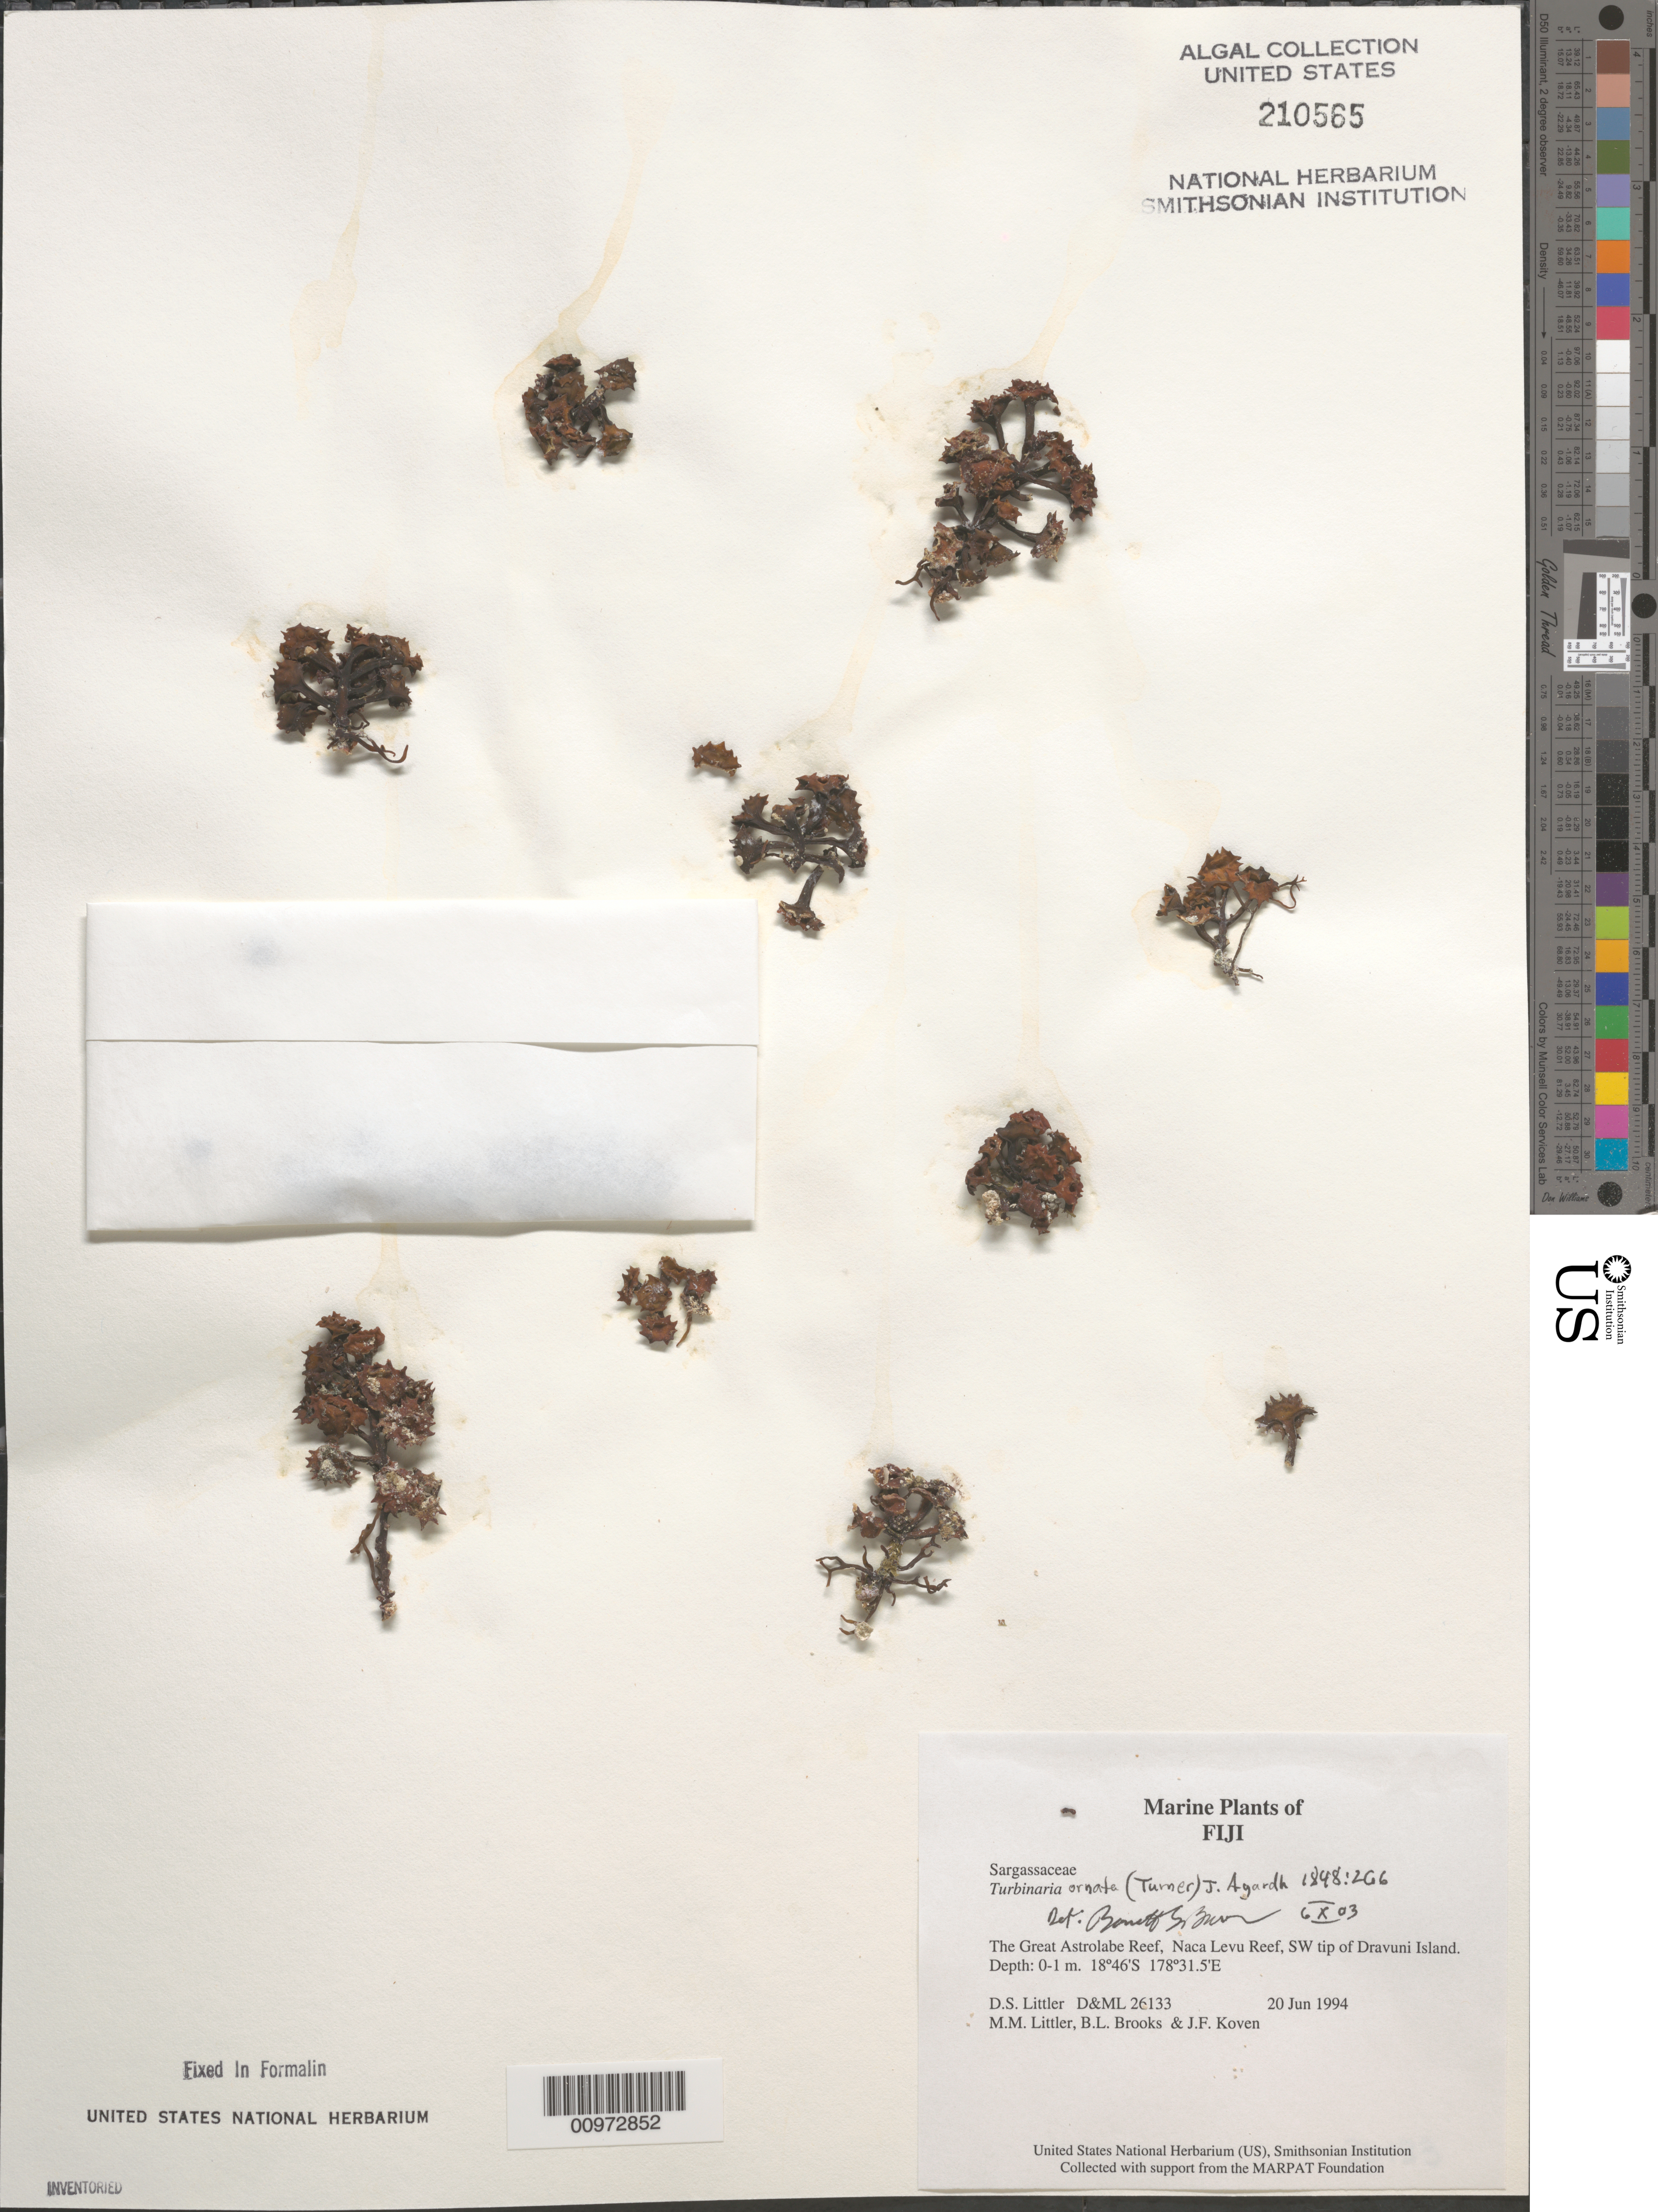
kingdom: Chromista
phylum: Ochrophyta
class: Phaeophyceae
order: Fucales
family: Sargassaceae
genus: Turbinaria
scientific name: Turbinaria ornata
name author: (Turner) J. Agardh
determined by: Brooks, B. L., (BOT), Smithsonian Institution - National Museum of Natural History (UNITED STATES)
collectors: D. S. Littler, M. M. Littler, B. Brooks & J. Koven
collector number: D&ML 26133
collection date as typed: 20 Jun 1994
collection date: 1994-06-20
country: Fiji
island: Dravuni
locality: Great Astrolabe Reef, Naca Levu Reef, southwest tip of island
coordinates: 18 46'S, 178 31.5'E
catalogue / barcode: US 210565